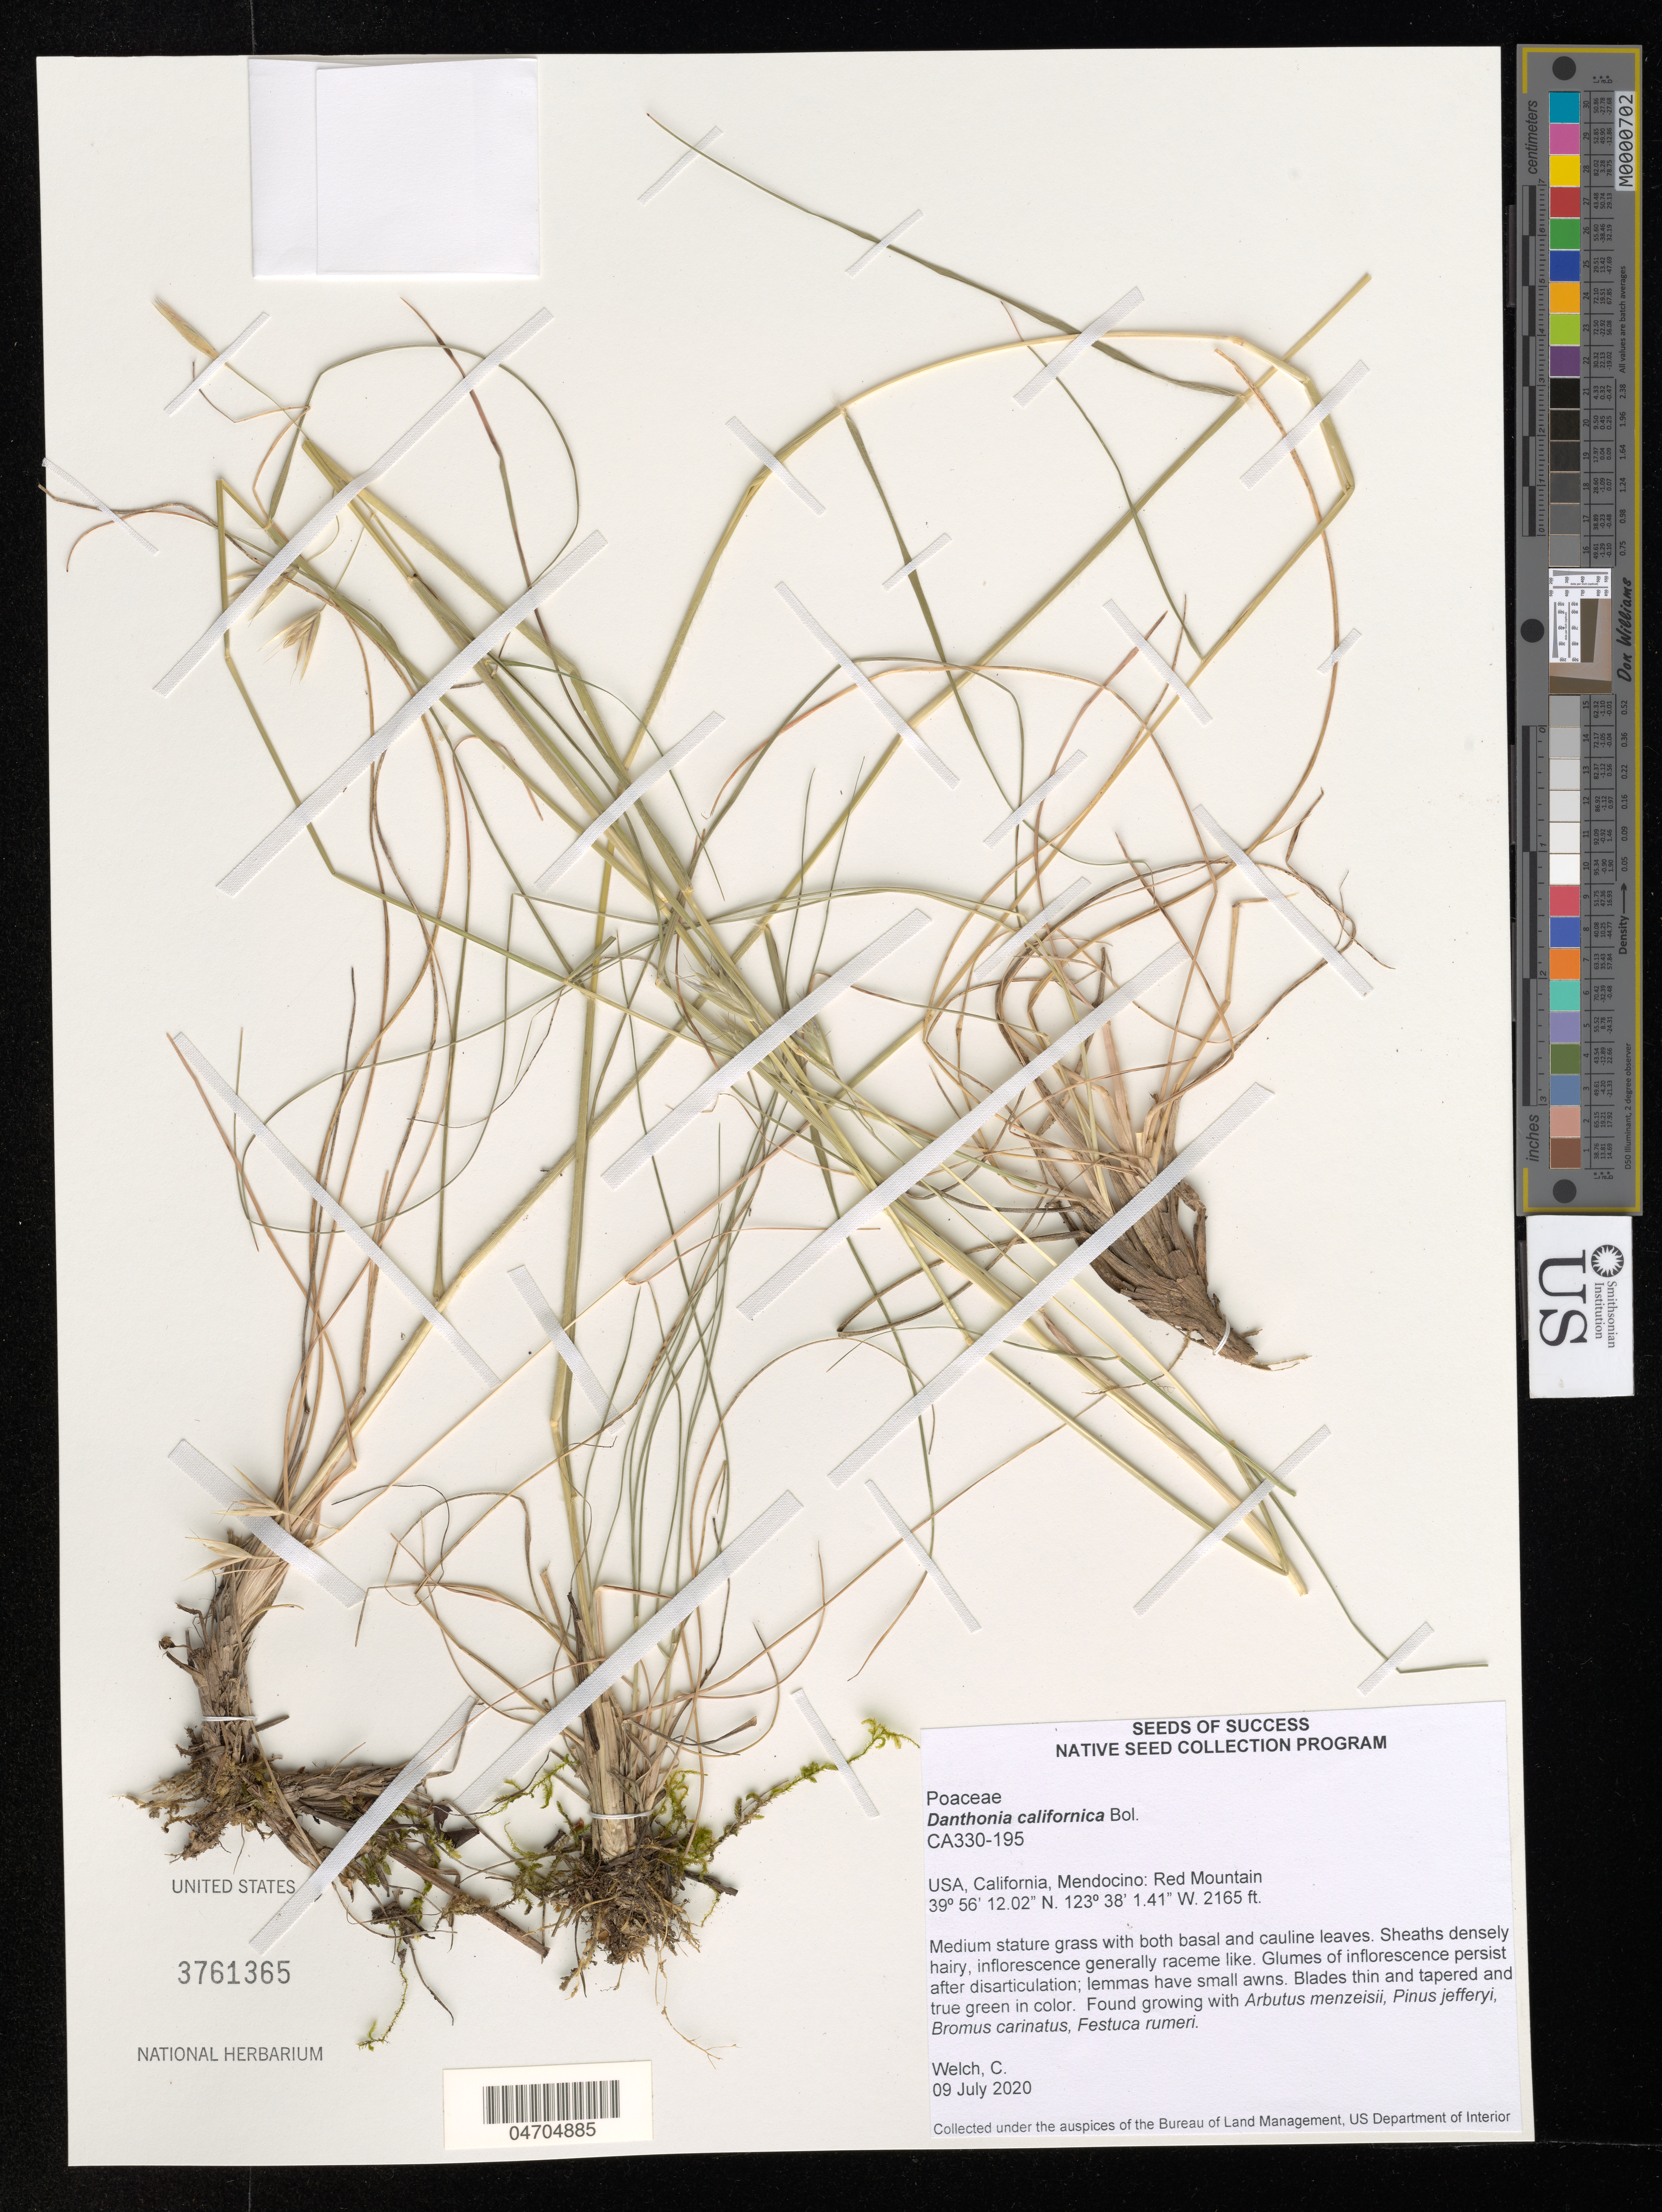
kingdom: Plantae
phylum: Tracheophyta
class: Liliopsida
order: Poales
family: Poaceae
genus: Danthonia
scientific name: Danthonia californica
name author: Bol.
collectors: C. Welch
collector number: CA330-195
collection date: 2020-07-09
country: United States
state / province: California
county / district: Mendocino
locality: Mendocino: Red Mountain.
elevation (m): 660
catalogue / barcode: US 3761365